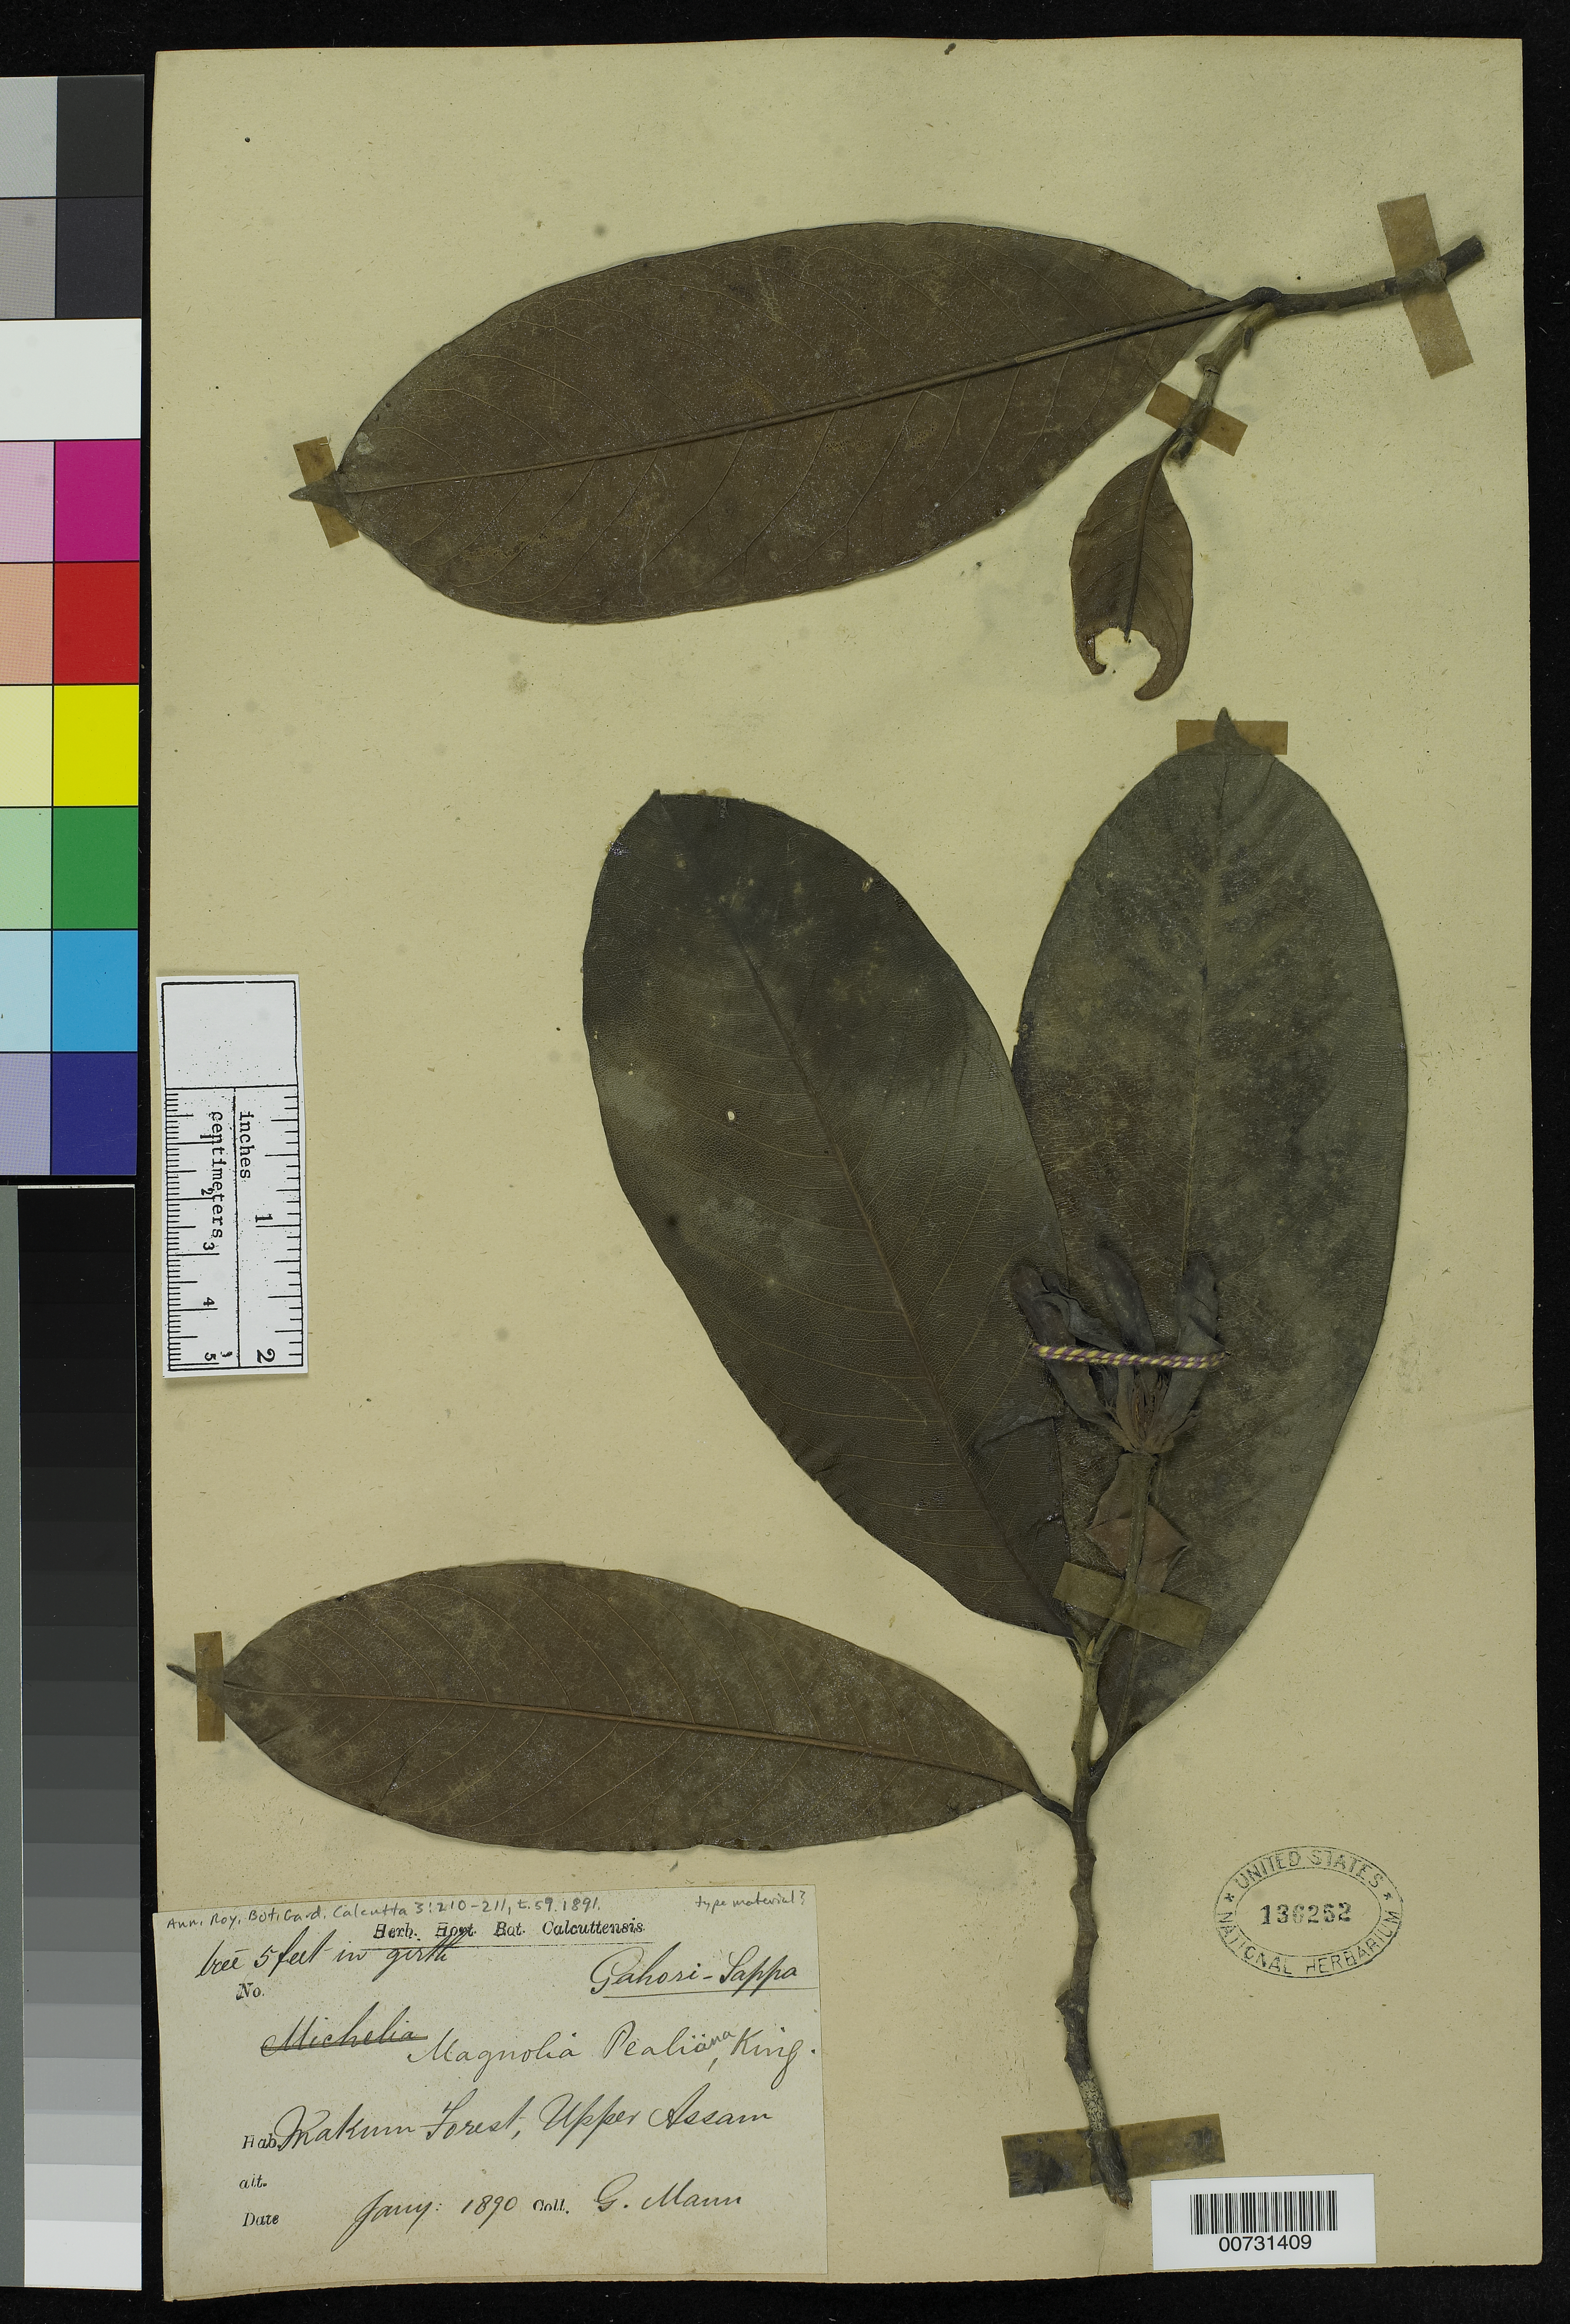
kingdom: Plantae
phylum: Tracheophyta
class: Magnoliopsida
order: Magnoliales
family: Magnoliaceae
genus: Magnolia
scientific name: Magnolia pealiana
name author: King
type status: Possible Type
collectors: G. Mann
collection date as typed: Jan 1890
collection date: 1890-01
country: India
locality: Makum Forest, Upper Assam.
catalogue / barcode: US 136252